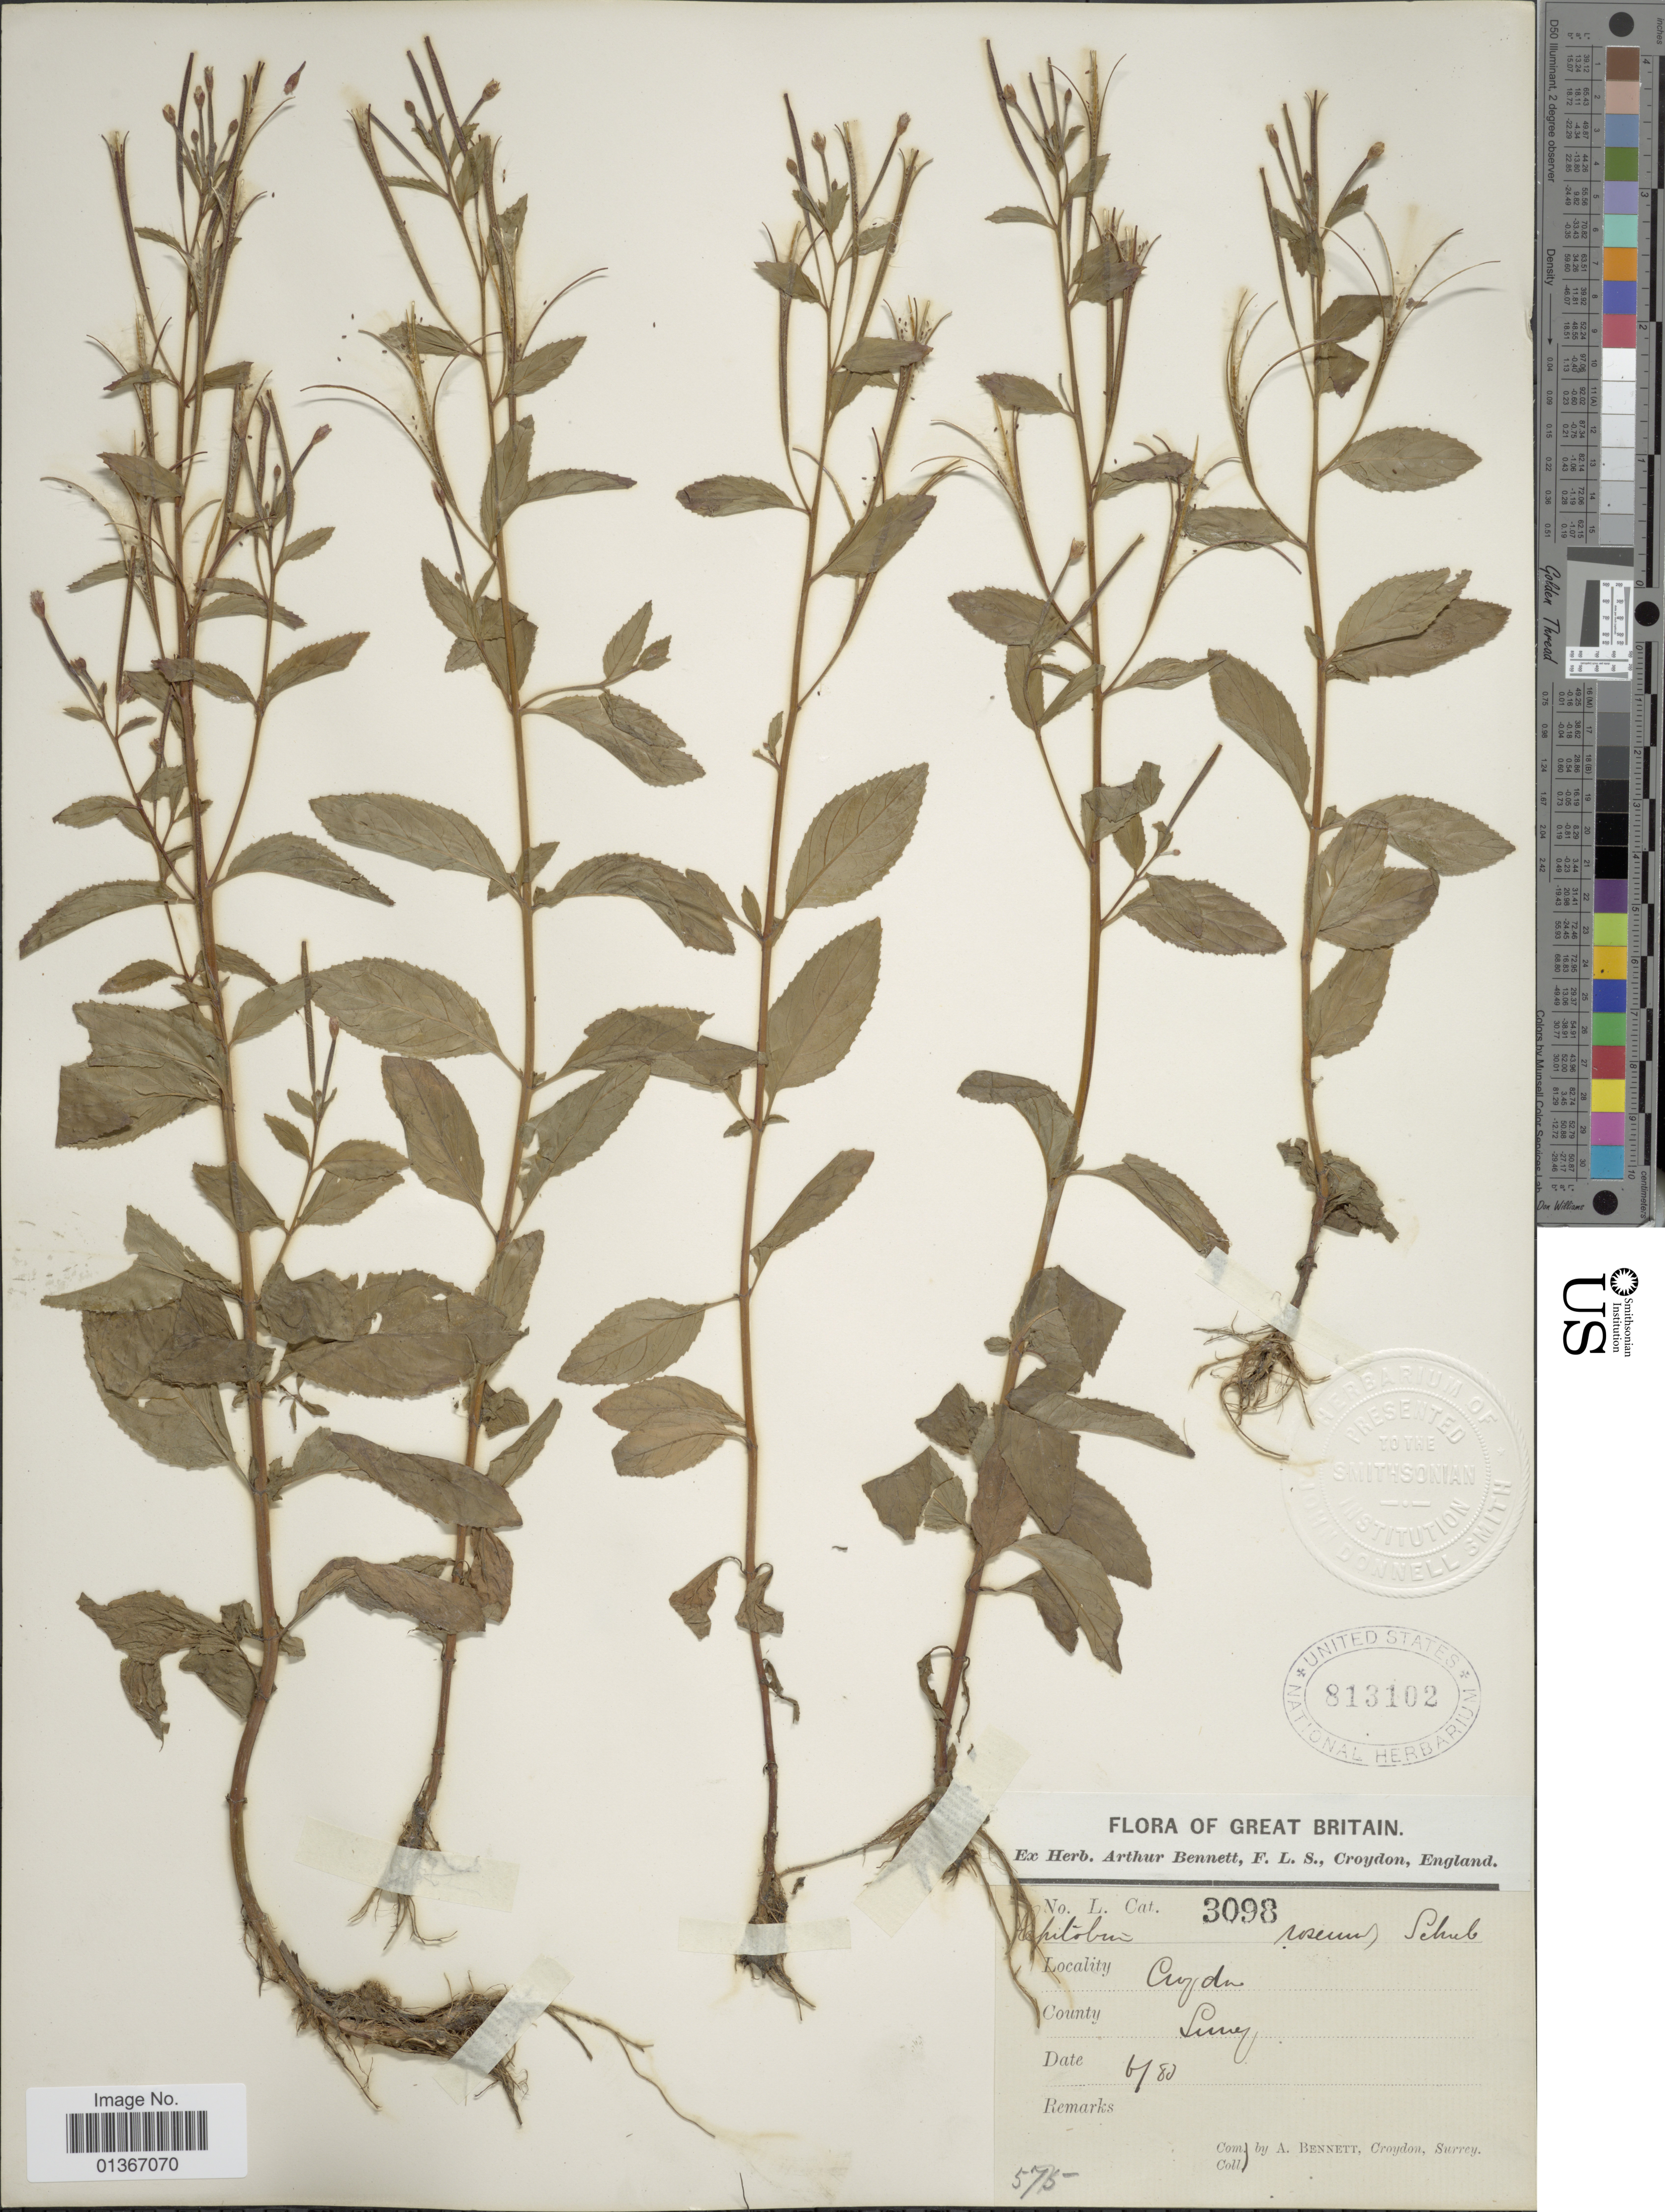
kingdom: Plantae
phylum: Tracheophyta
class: Magnoliopsida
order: Myrtales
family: Onagraceae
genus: Epilobium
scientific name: Epilobium roseum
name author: Schreb.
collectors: A. Bennett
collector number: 3098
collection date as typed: Transcribed d/m/y: /6/80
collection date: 1880-06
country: United Kingdom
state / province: England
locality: Great Britain. Croydon, Surrey.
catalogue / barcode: US 813102